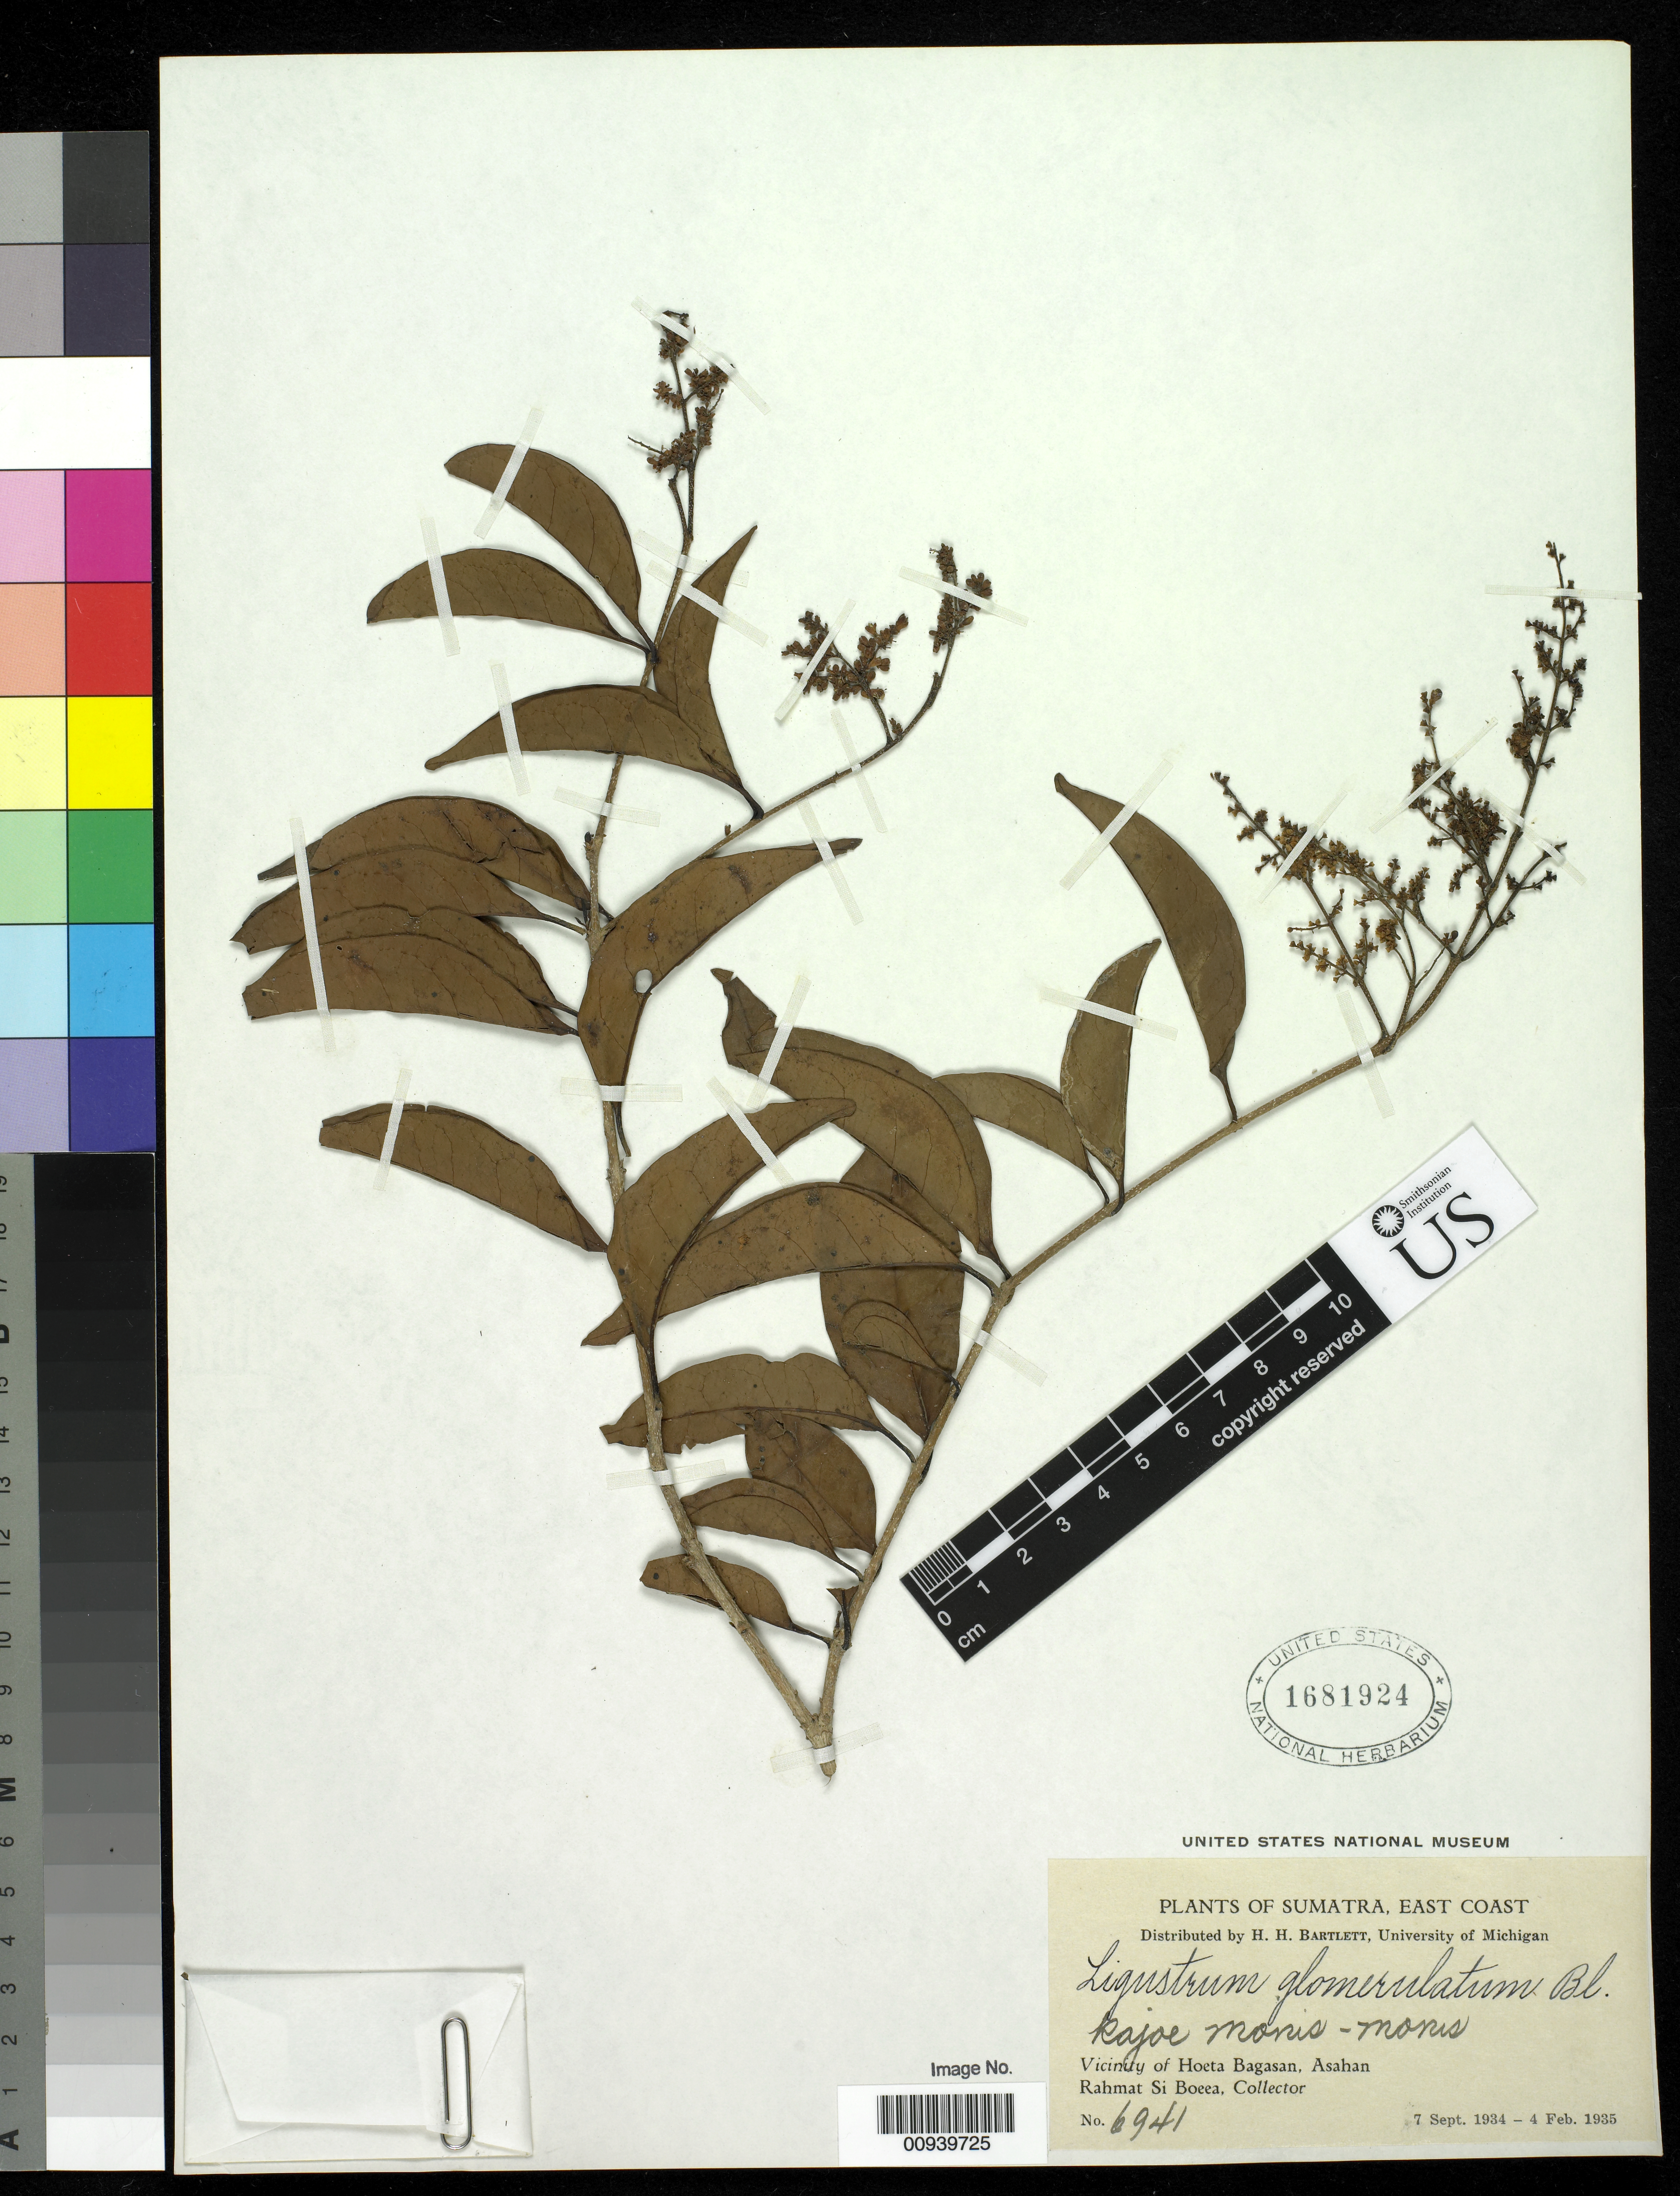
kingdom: Plantae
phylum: Tracheophyta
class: Magnoliopsida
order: Lamiales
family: Oleaceae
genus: Ligustrum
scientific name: Ligustrum glomeratum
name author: Blume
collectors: Rahmat Si Boeea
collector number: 6941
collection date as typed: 07 Sep 1934 to 04 Feb 1935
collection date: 1934-09-07/1935-02-04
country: Indonesia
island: Sumatra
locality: East coast; vicinity of Hoeta Bagasan, Asahan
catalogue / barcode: US 1681924